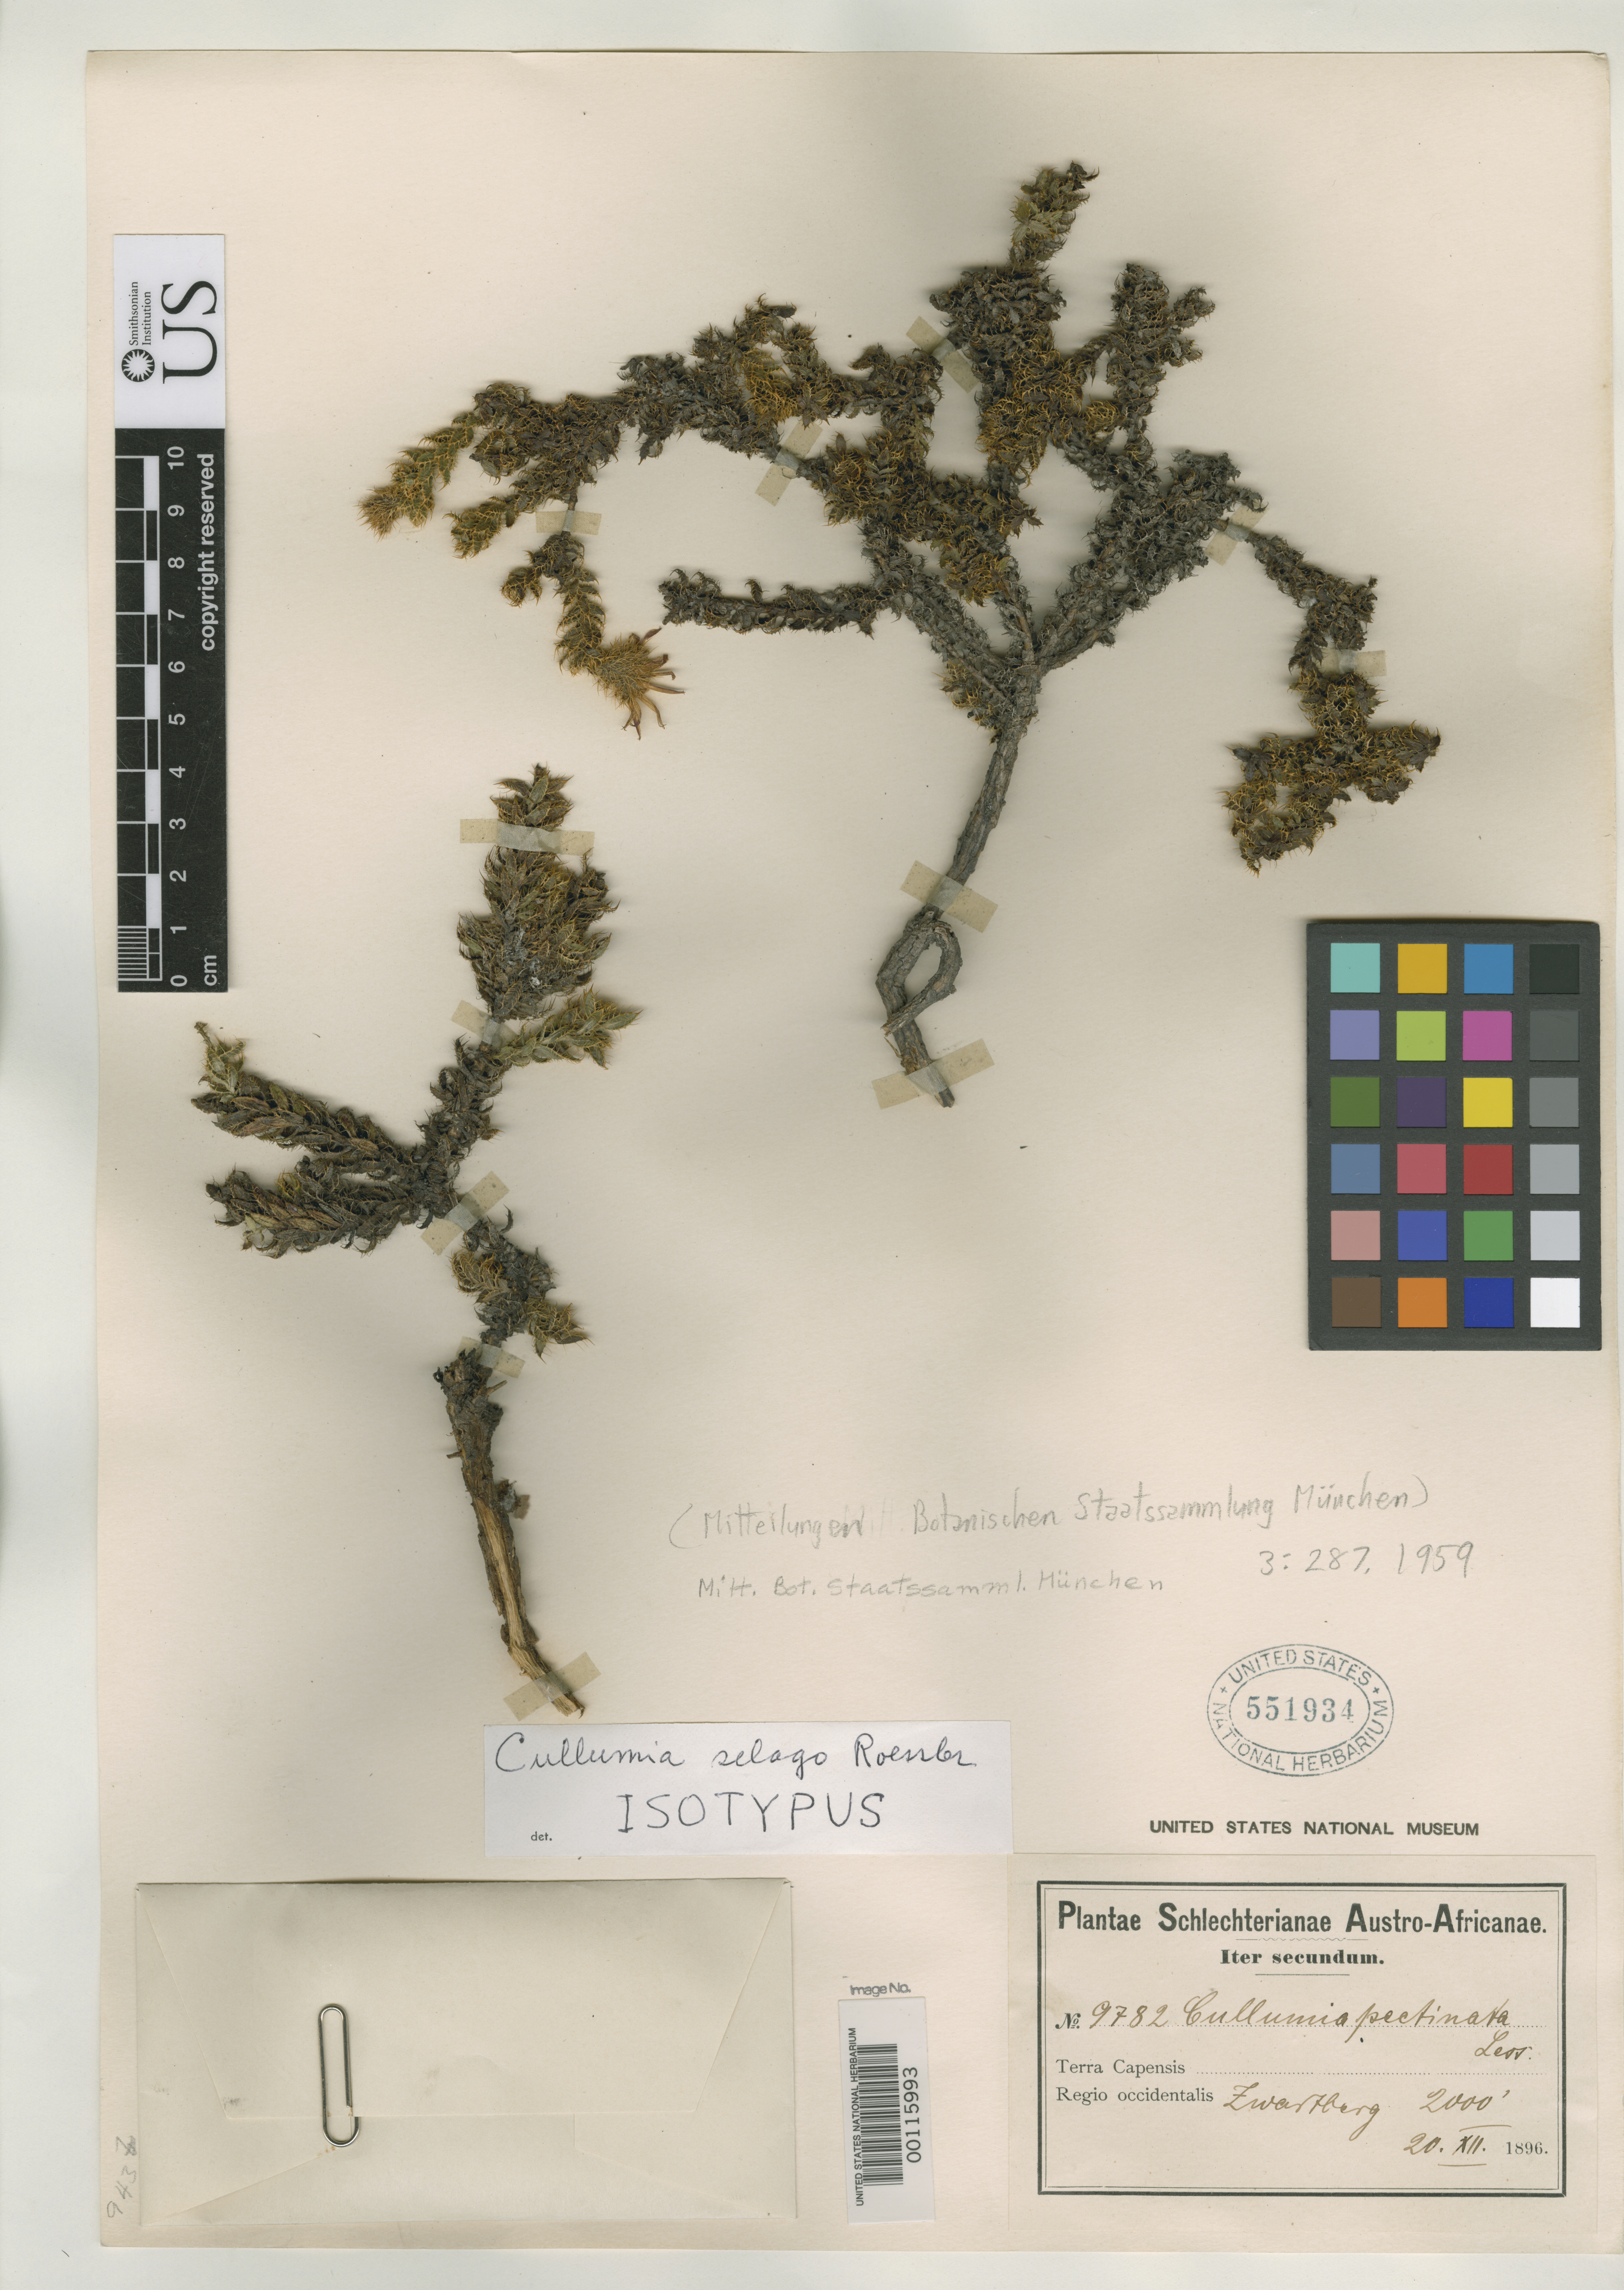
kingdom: Plantae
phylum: Tracheophyta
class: Magnoliopsida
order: Asterales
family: Asteraceae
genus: Cullumia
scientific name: Cullumia selago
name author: Roessler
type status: Isotype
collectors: F. R. R. Schlechter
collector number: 9782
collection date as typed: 20 Dec 1896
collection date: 1896-12-20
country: South Africa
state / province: Western Cape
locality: Swatberg.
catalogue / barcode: US 551934